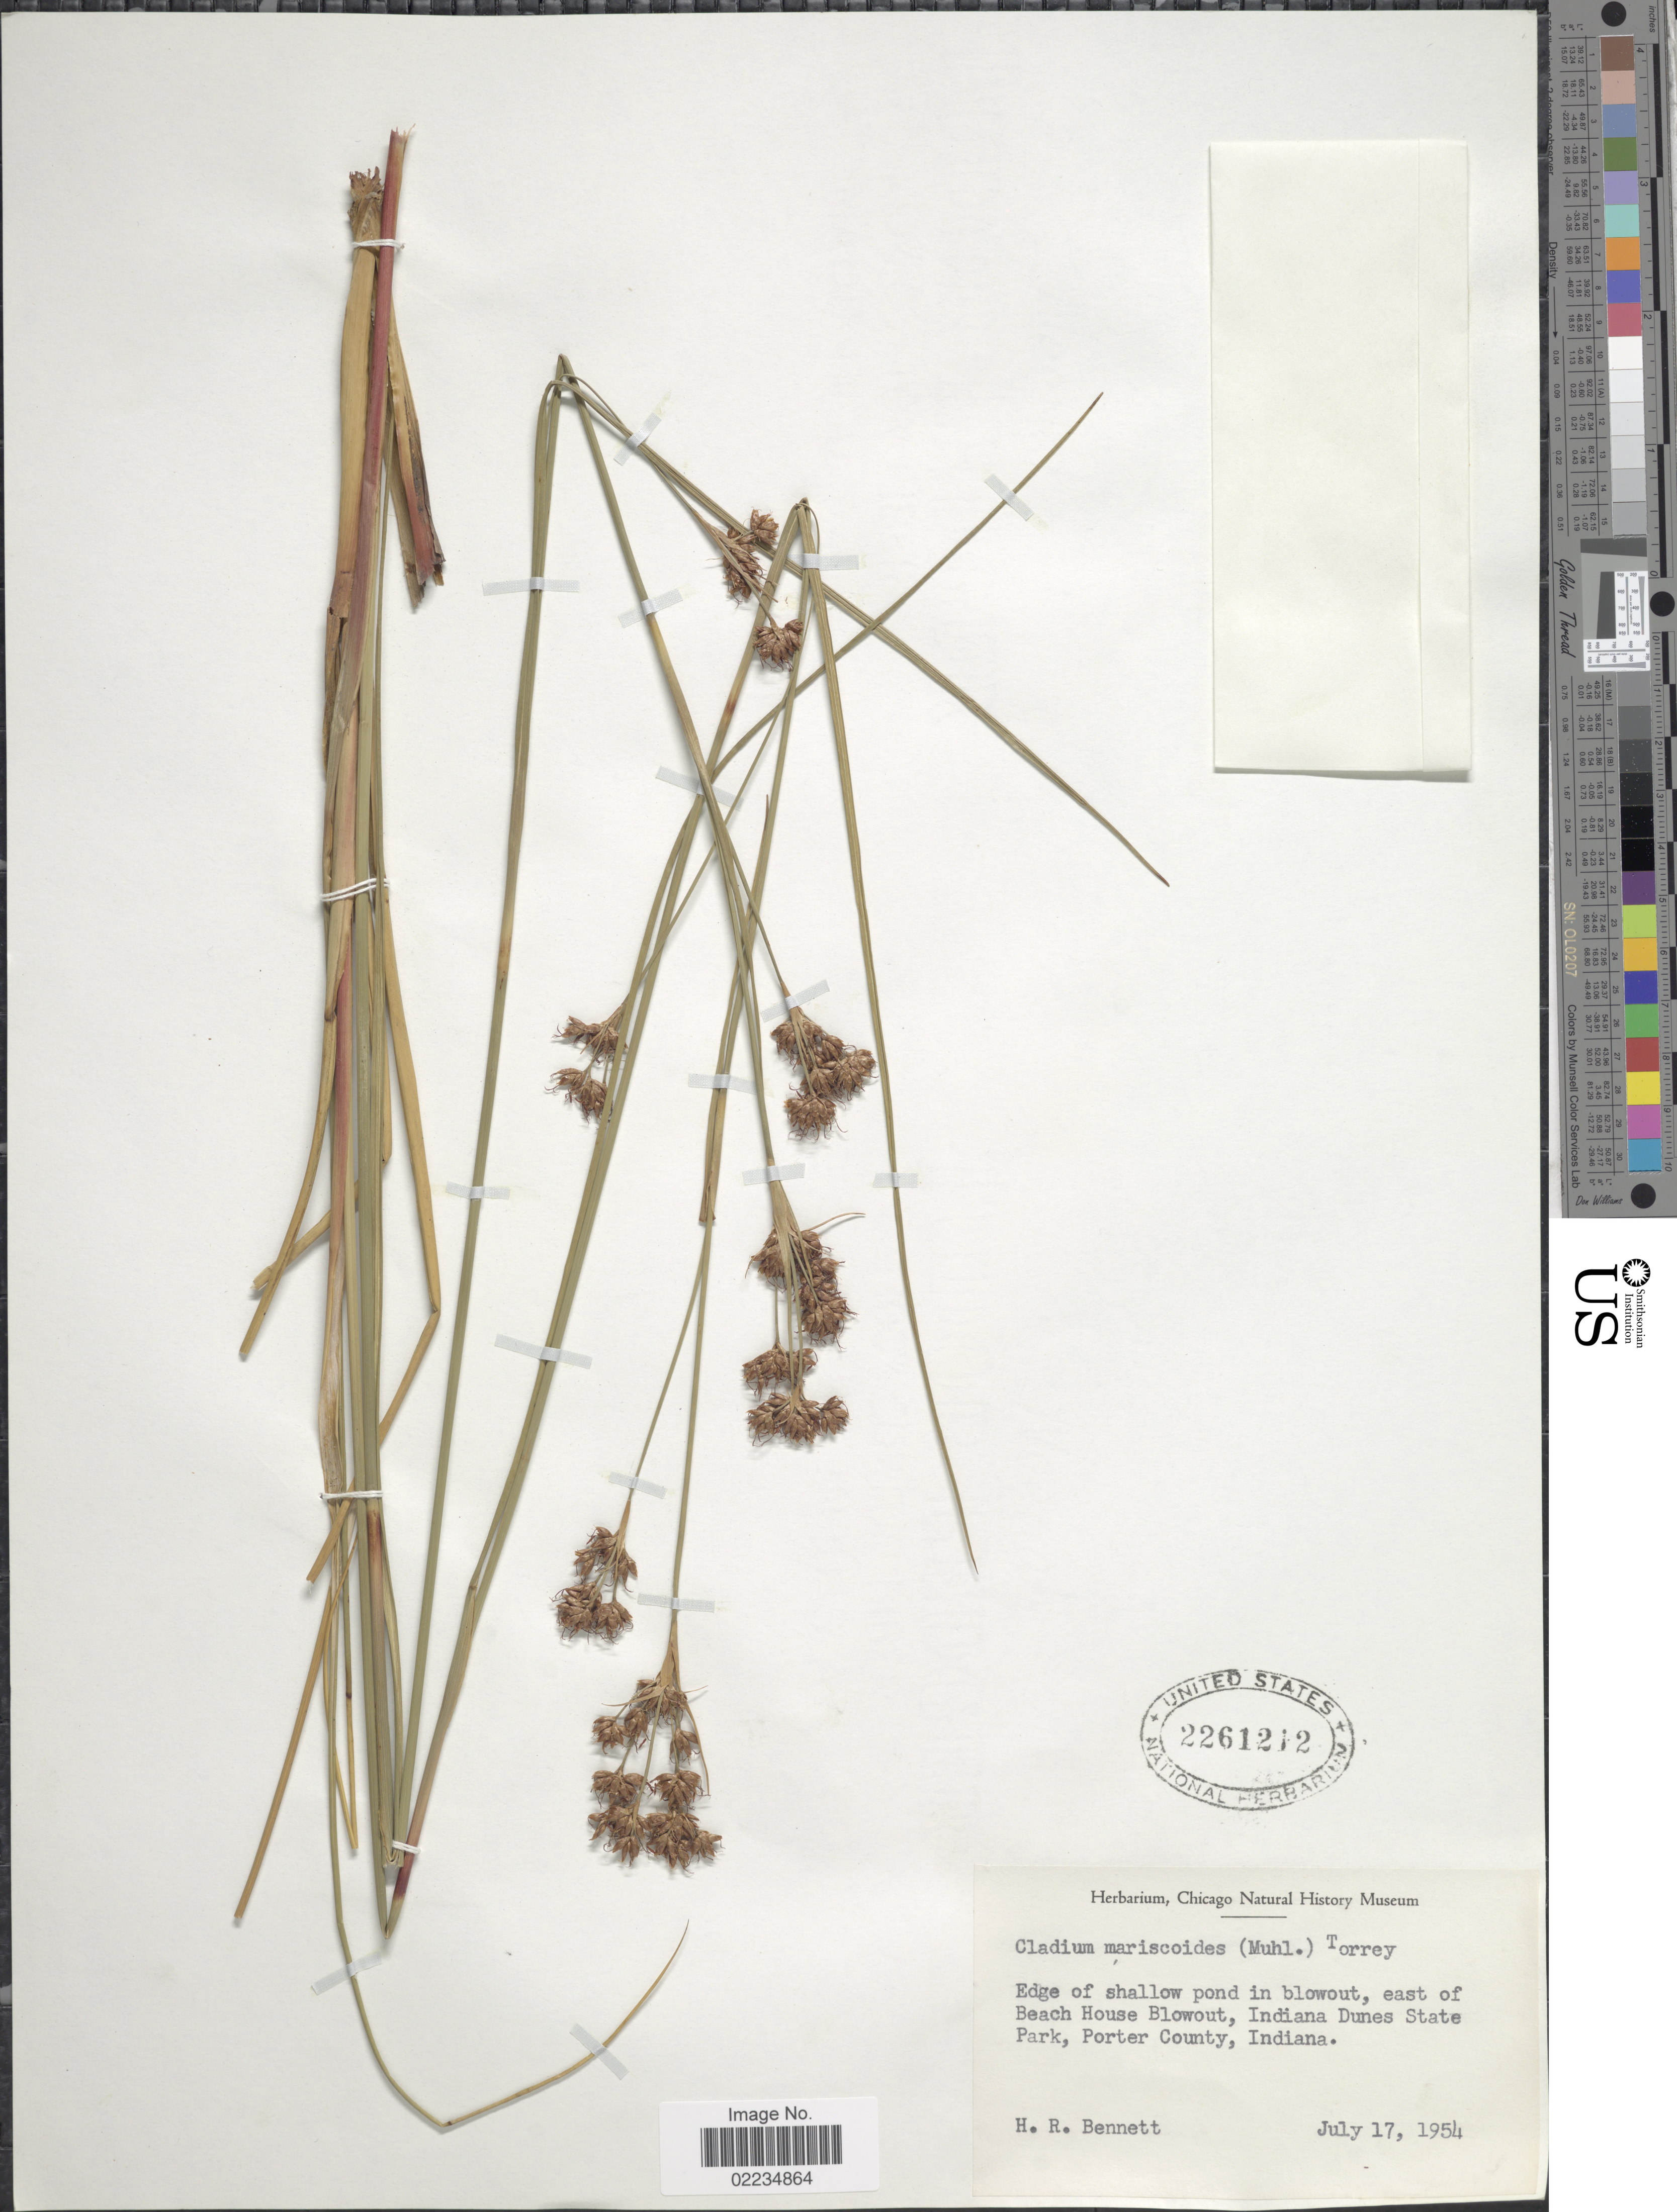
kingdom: Plantae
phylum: Tracheophyta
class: Liliopsida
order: Poales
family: Cyperaceae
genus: Cladium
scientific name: Cladium mariscoides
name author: (Muhl.) Torr.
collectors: H. R. Bennett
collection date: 1954-07-17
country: United States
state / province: Indiana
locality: Edge of shallow pond in blowout, east of Beach House Blowout, Indiana Dunes Satte Park, Porter Countym Indiana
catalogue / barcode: US 2261212